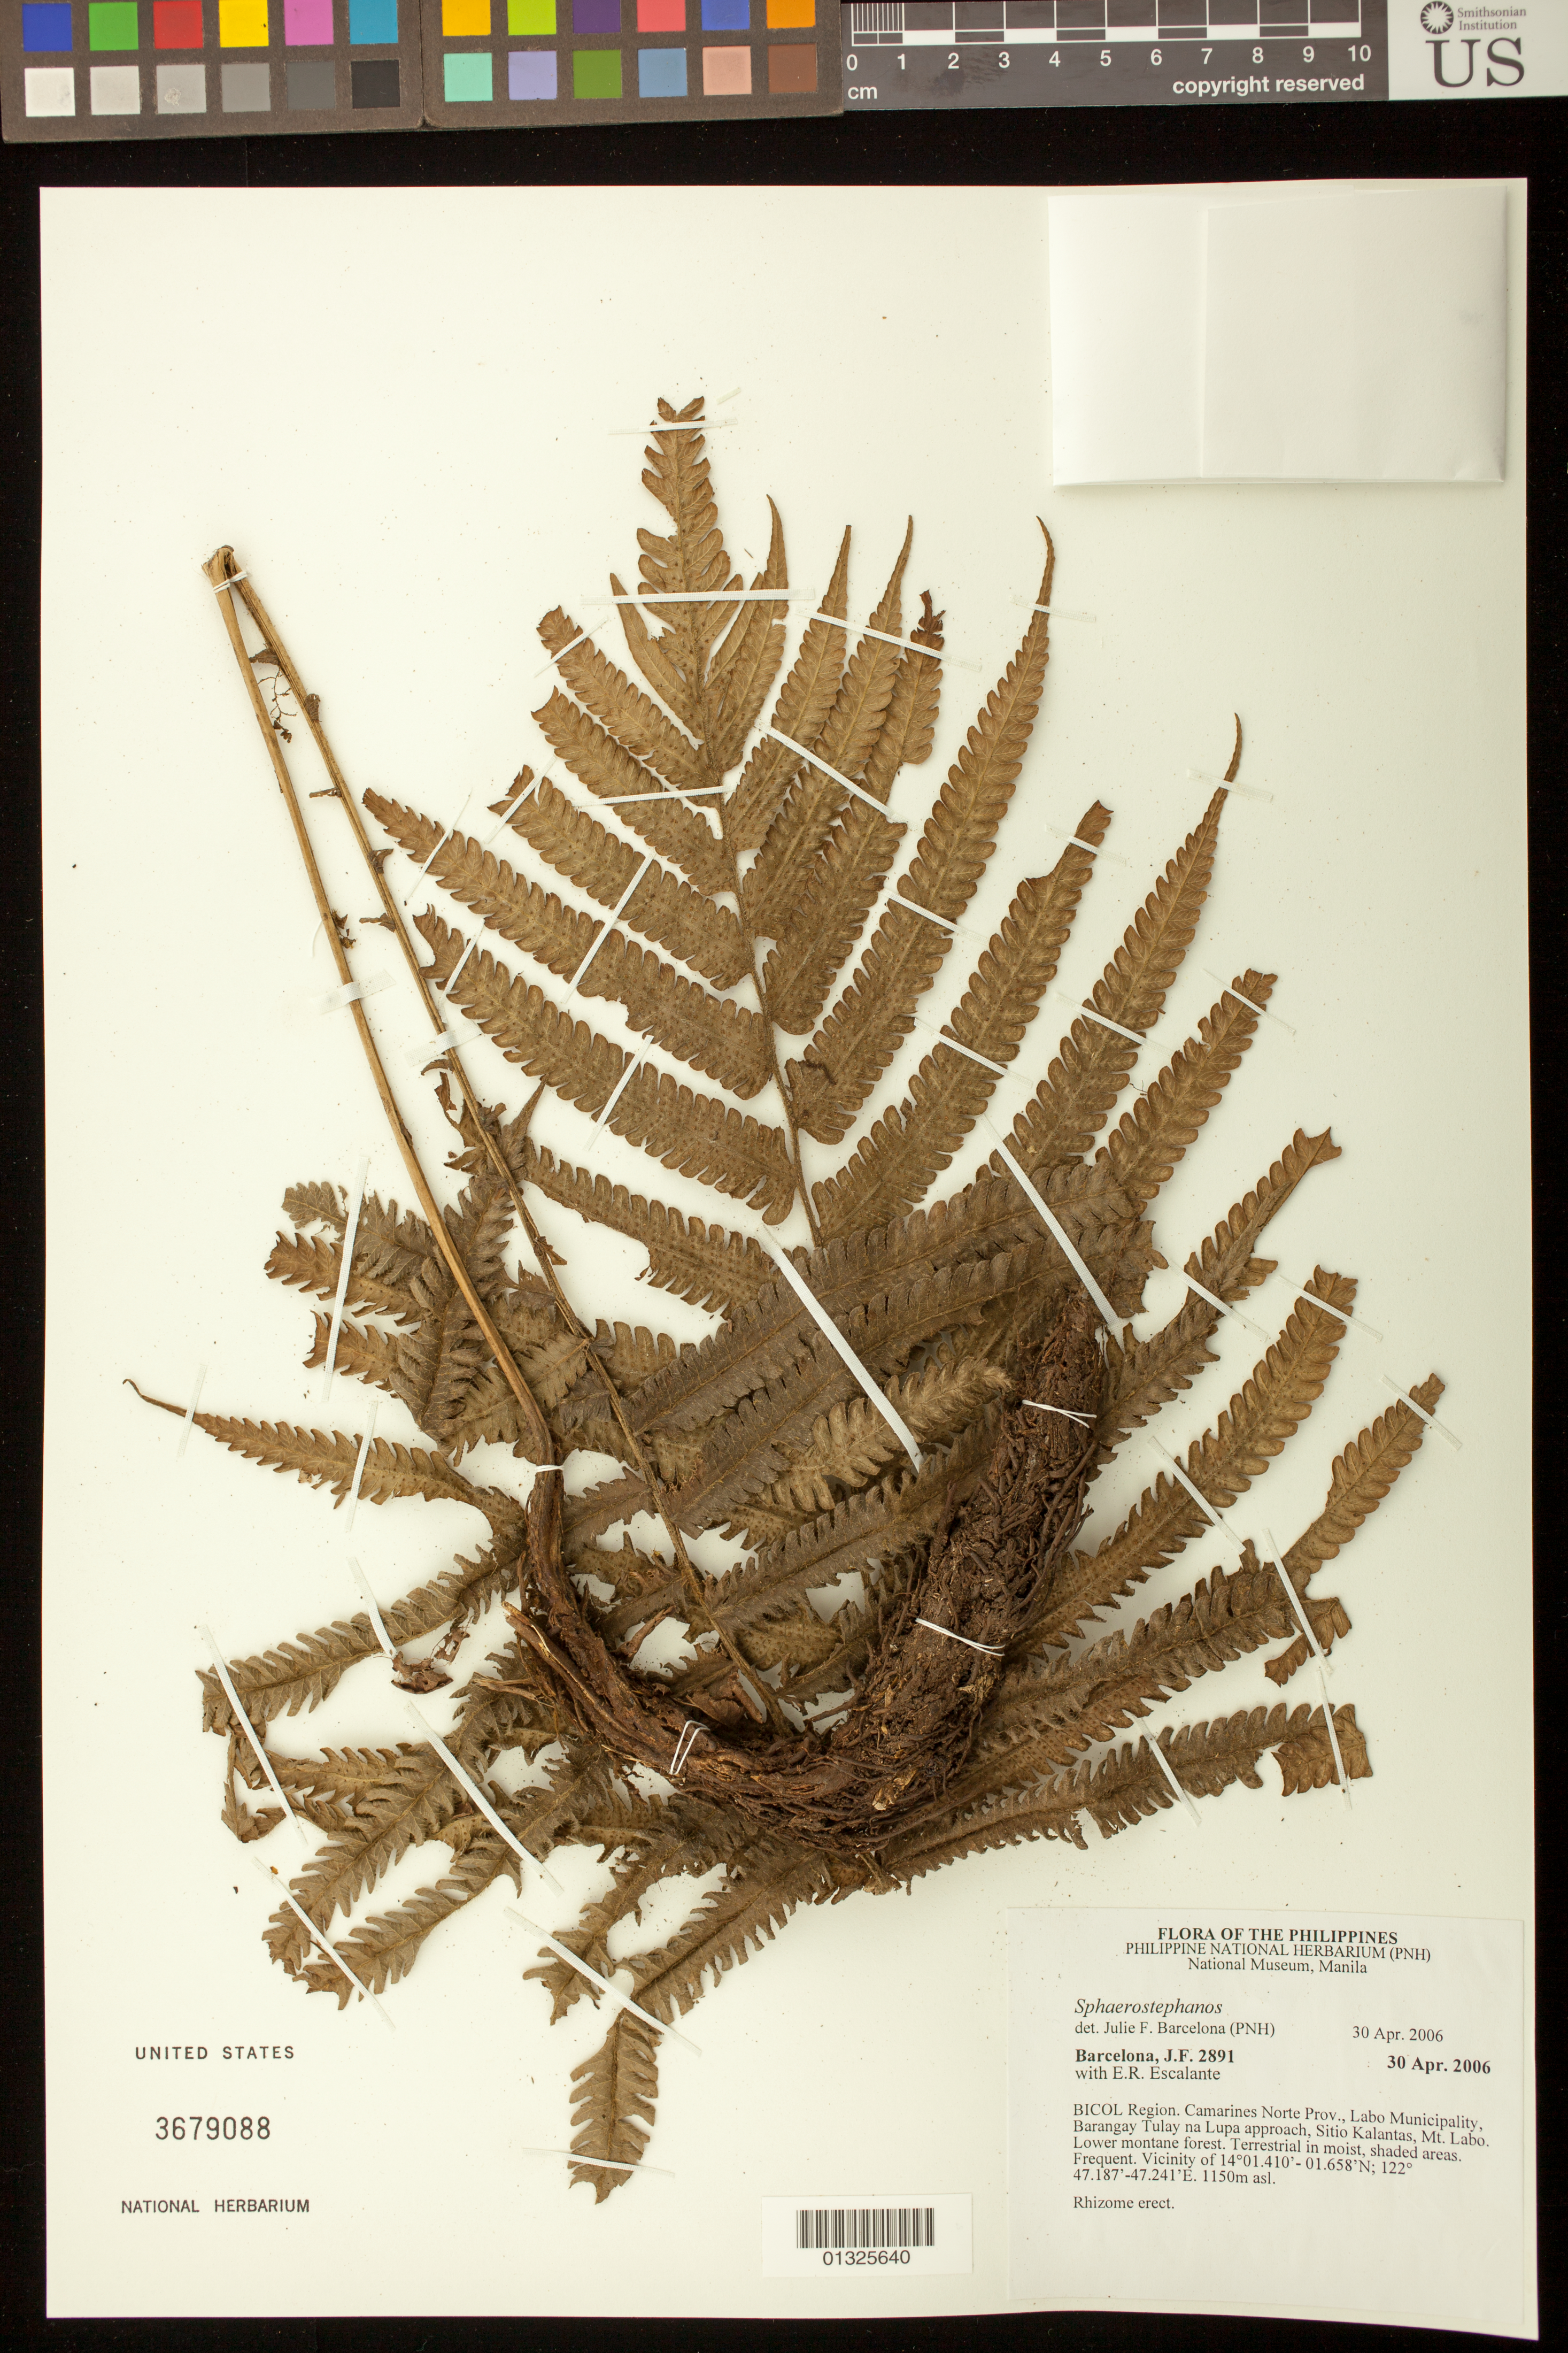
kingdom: Plantae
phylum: Tracheophyta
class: Polypodiopsida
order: Polypodiales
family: Thelypteridaceae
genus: Sphaerostephanos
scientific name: Sphaerostephanos sp.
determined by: Barcelona, J. F.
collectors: J. F. Barcelona & E. Escalante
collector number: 2891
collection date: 2006-04-30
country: Philippines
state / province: Bicol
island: Luzon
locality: Camarines Norte Prov., Labo Municipality, Barangay Tulay na Lupa approach, Sitio Kalantas, Mt. Labo.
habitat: Lower montane forest; in moist shaded areas.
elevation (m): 1150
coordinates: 14 01.410 N; 14 01.658 N, 122 47.187 E; 122 47.241 E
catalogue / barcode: US 3679088